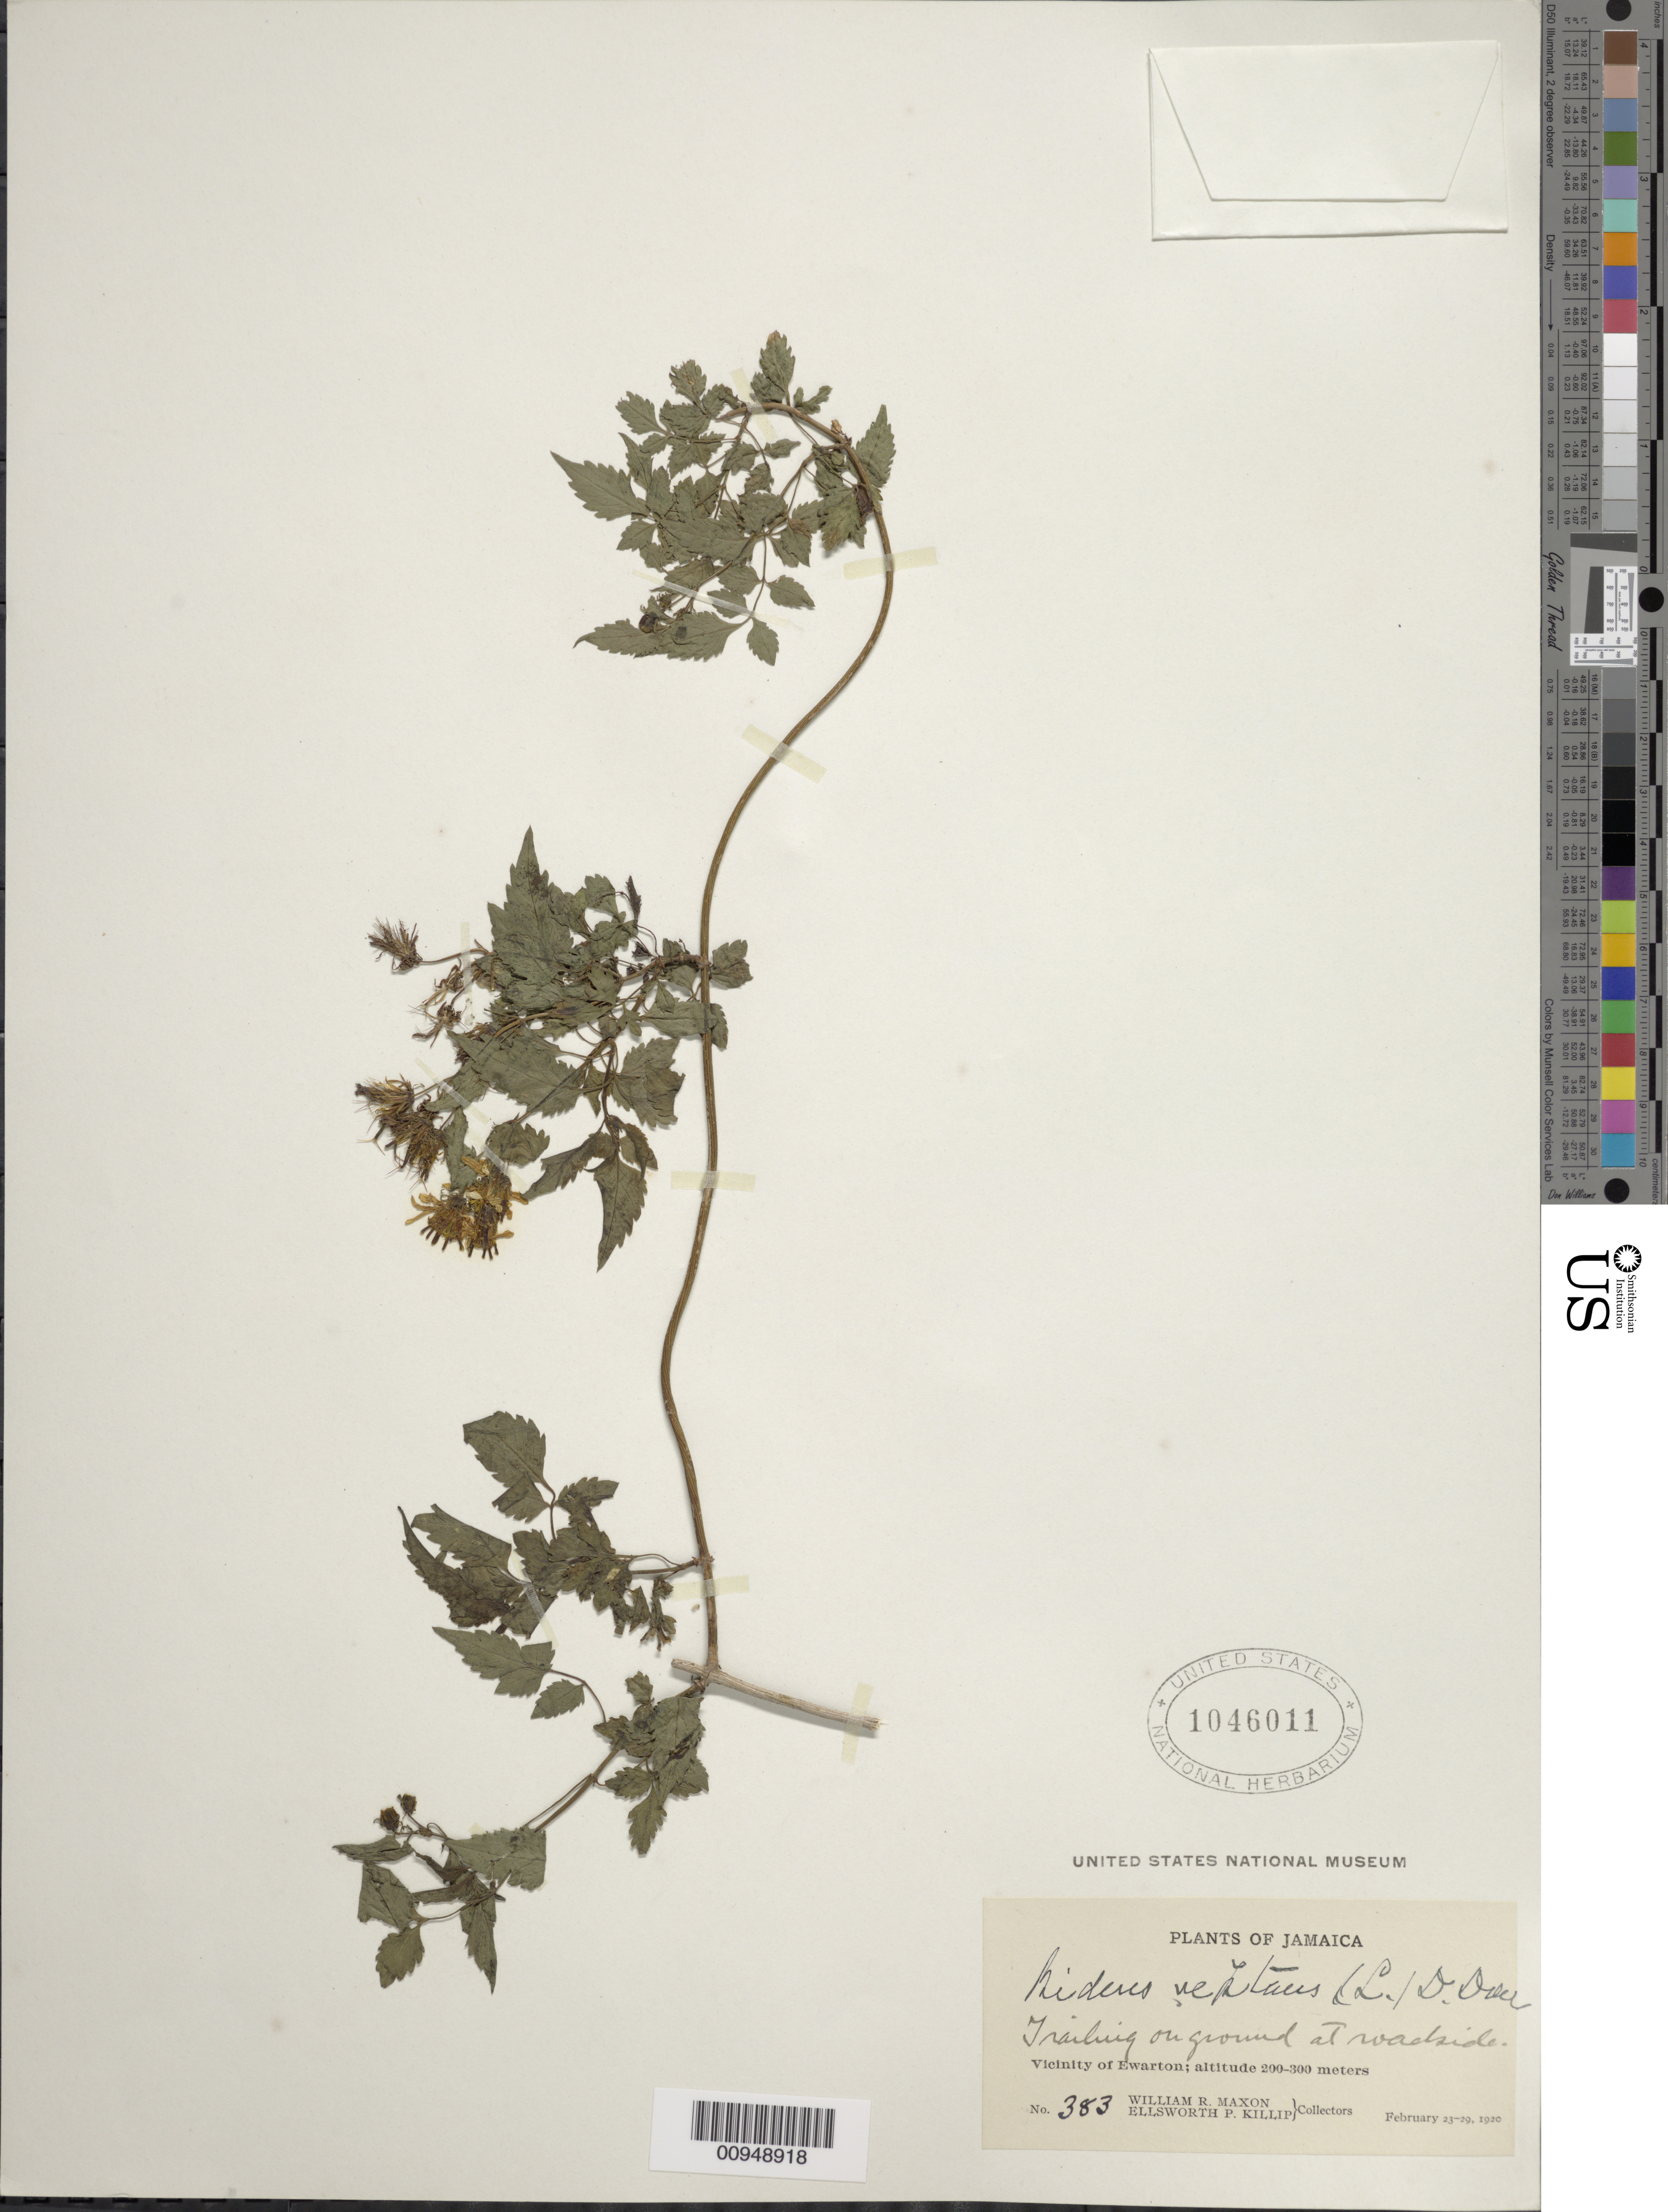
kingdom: Plantae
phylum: Tracheophyta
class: Magnoliopsida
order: Asterales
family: Asteraceae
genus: Bidens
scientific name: Bidens reptans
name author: (L.) G. Don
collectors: W. R. Maxon & E. P. Killip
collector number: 383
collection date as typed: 23 Feb 1920 to 29 Feb 1920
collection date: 1920-02-23/1920-02-29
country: Jamaica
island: Jamaica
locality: Vicinity of Ewarton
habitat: On ground at roadside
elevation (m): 200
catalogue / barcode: US 1046011